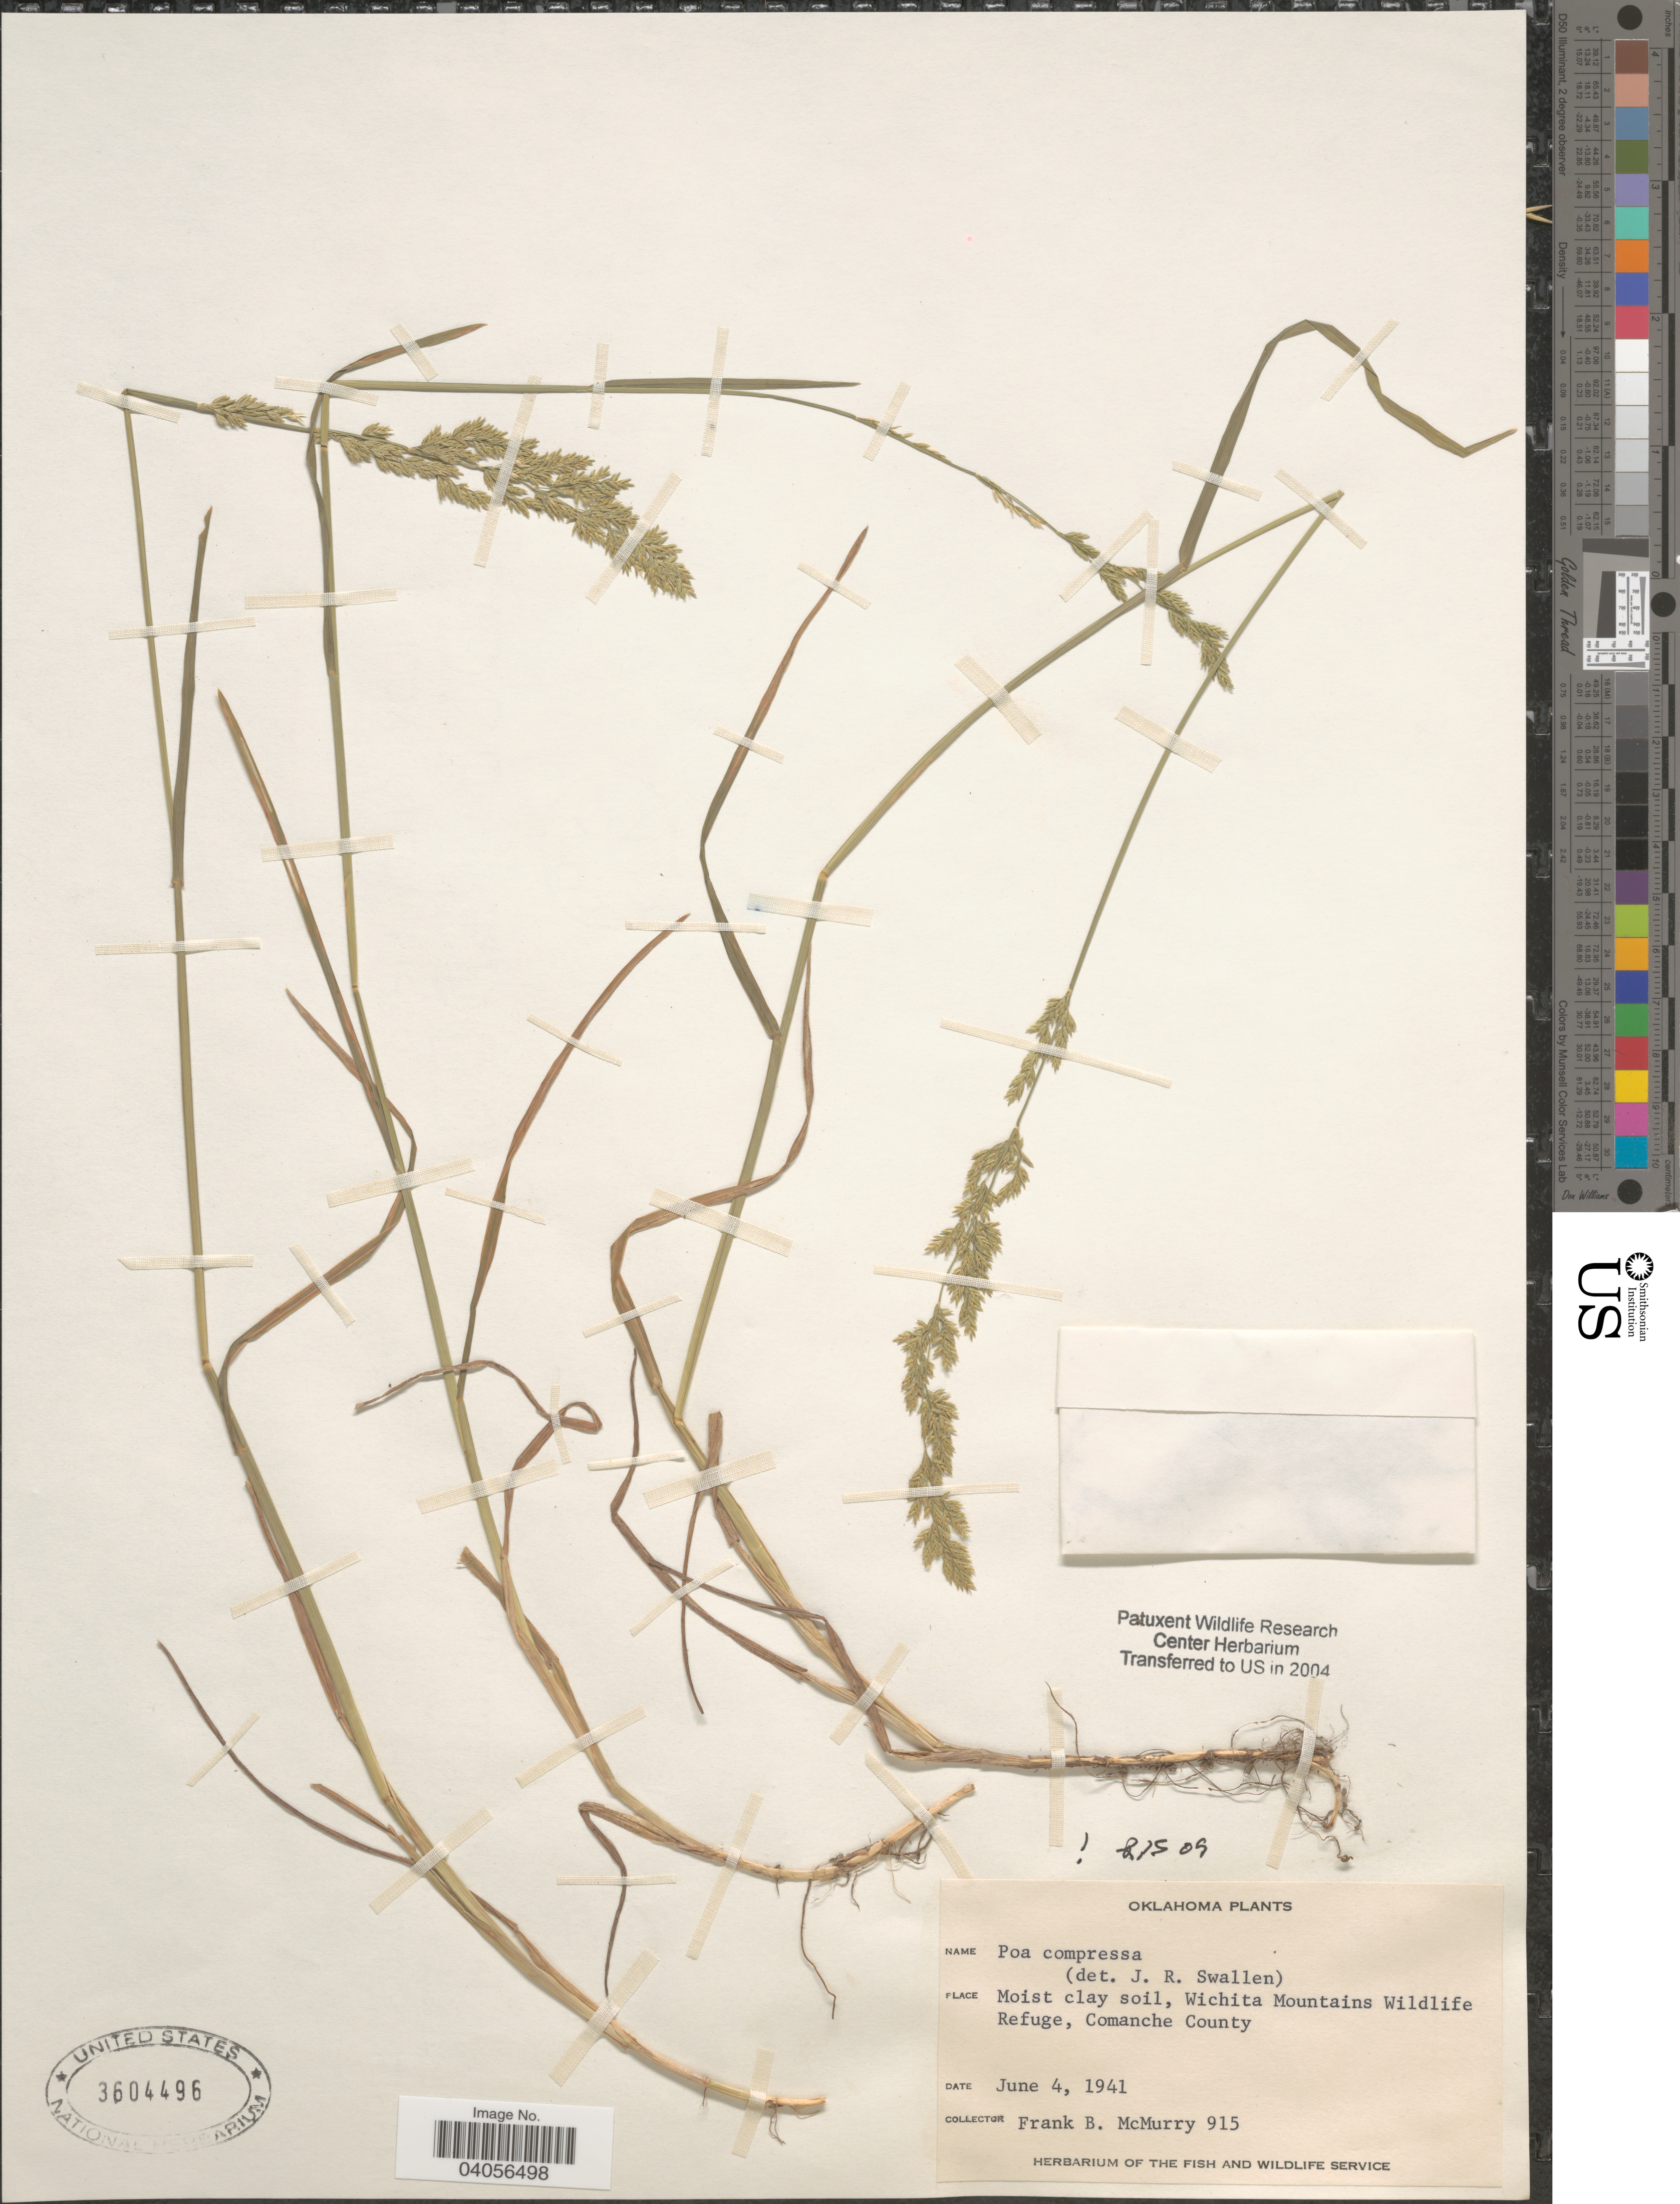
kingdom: Plantae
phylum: Tracheophyta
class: Liliopsida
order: Poales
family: Poaceae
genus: Poa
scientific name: Poa compressa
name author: L.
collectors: F. B. McMurry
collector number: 915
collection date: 1941-06-04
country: United States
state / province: Oklahoma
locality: Wichita Mountains Wildlife Refuge, Comanche County.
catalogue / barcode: US 3604496